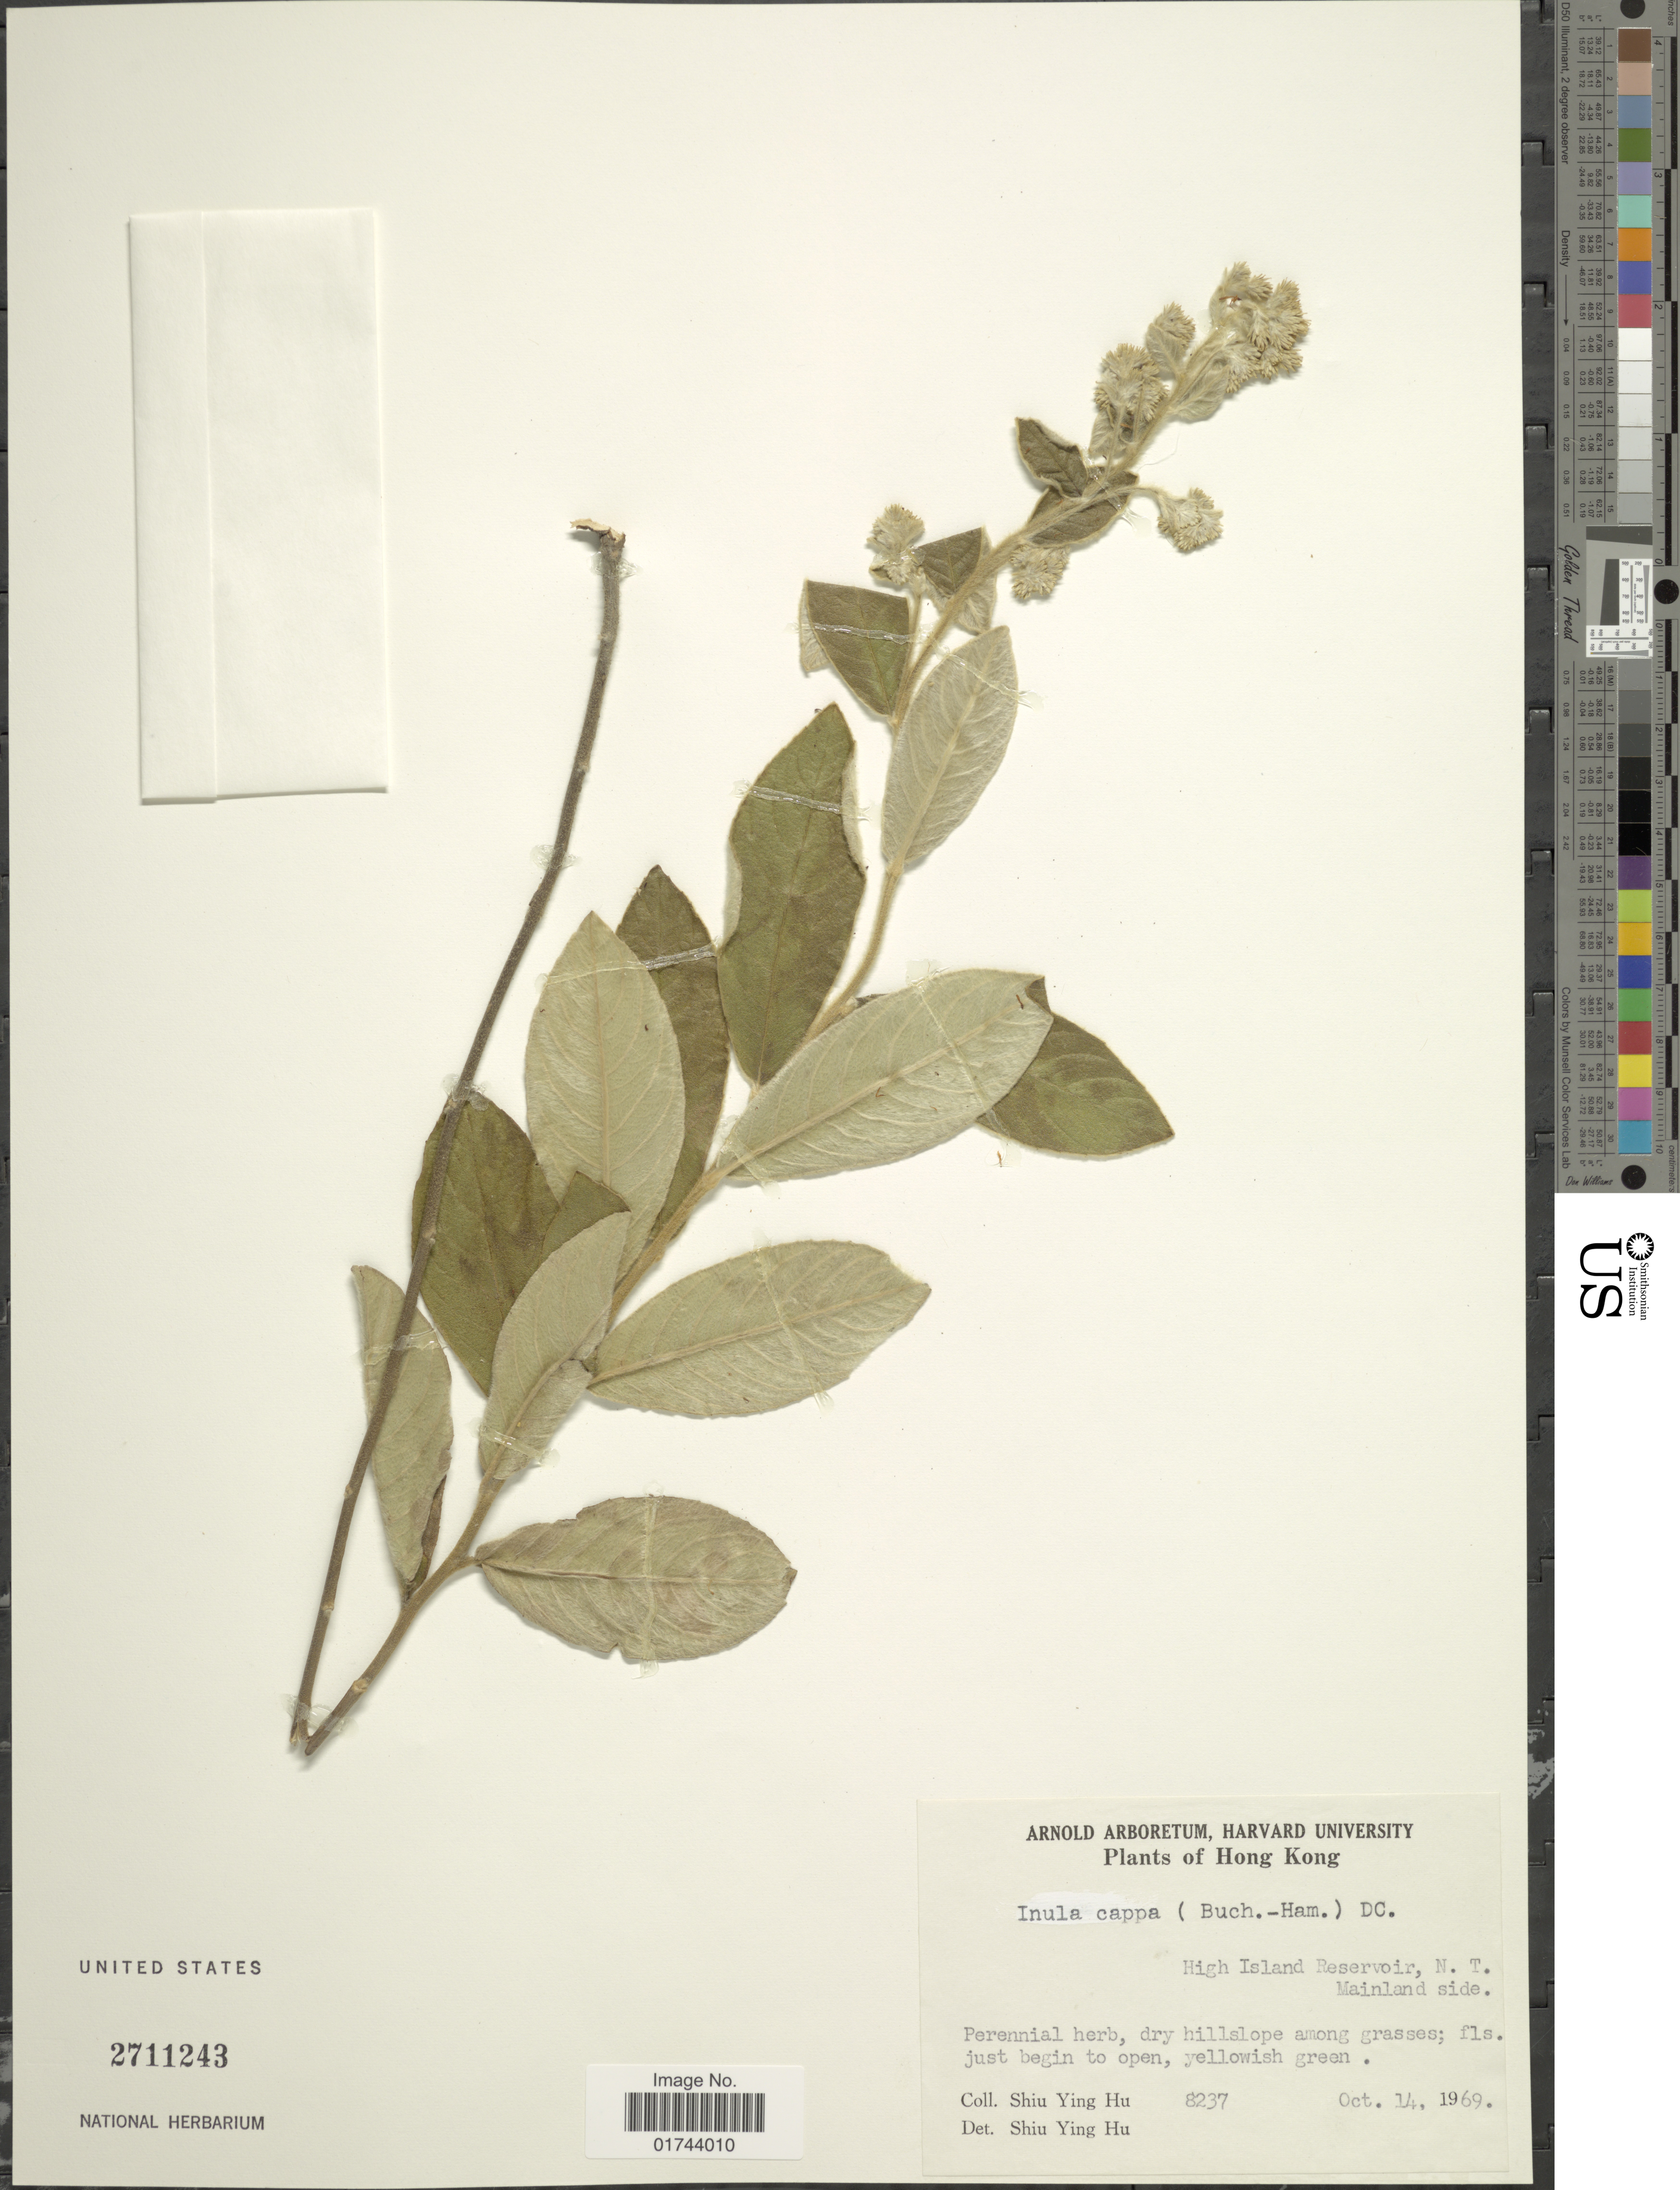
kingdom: Plantae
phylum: Tracheophyta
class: Magnoliopsida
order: Asterales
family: Asteraceae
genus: Inula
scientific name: Inula cappa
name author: (Buch.-Ham. ex D. Don) DC.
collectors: S. Y. Hu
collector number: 8237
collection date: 1969-10-14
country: China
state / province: Hong Kong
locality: High Island Reservoir, N. T., Mainland side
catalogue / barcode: US 2711243